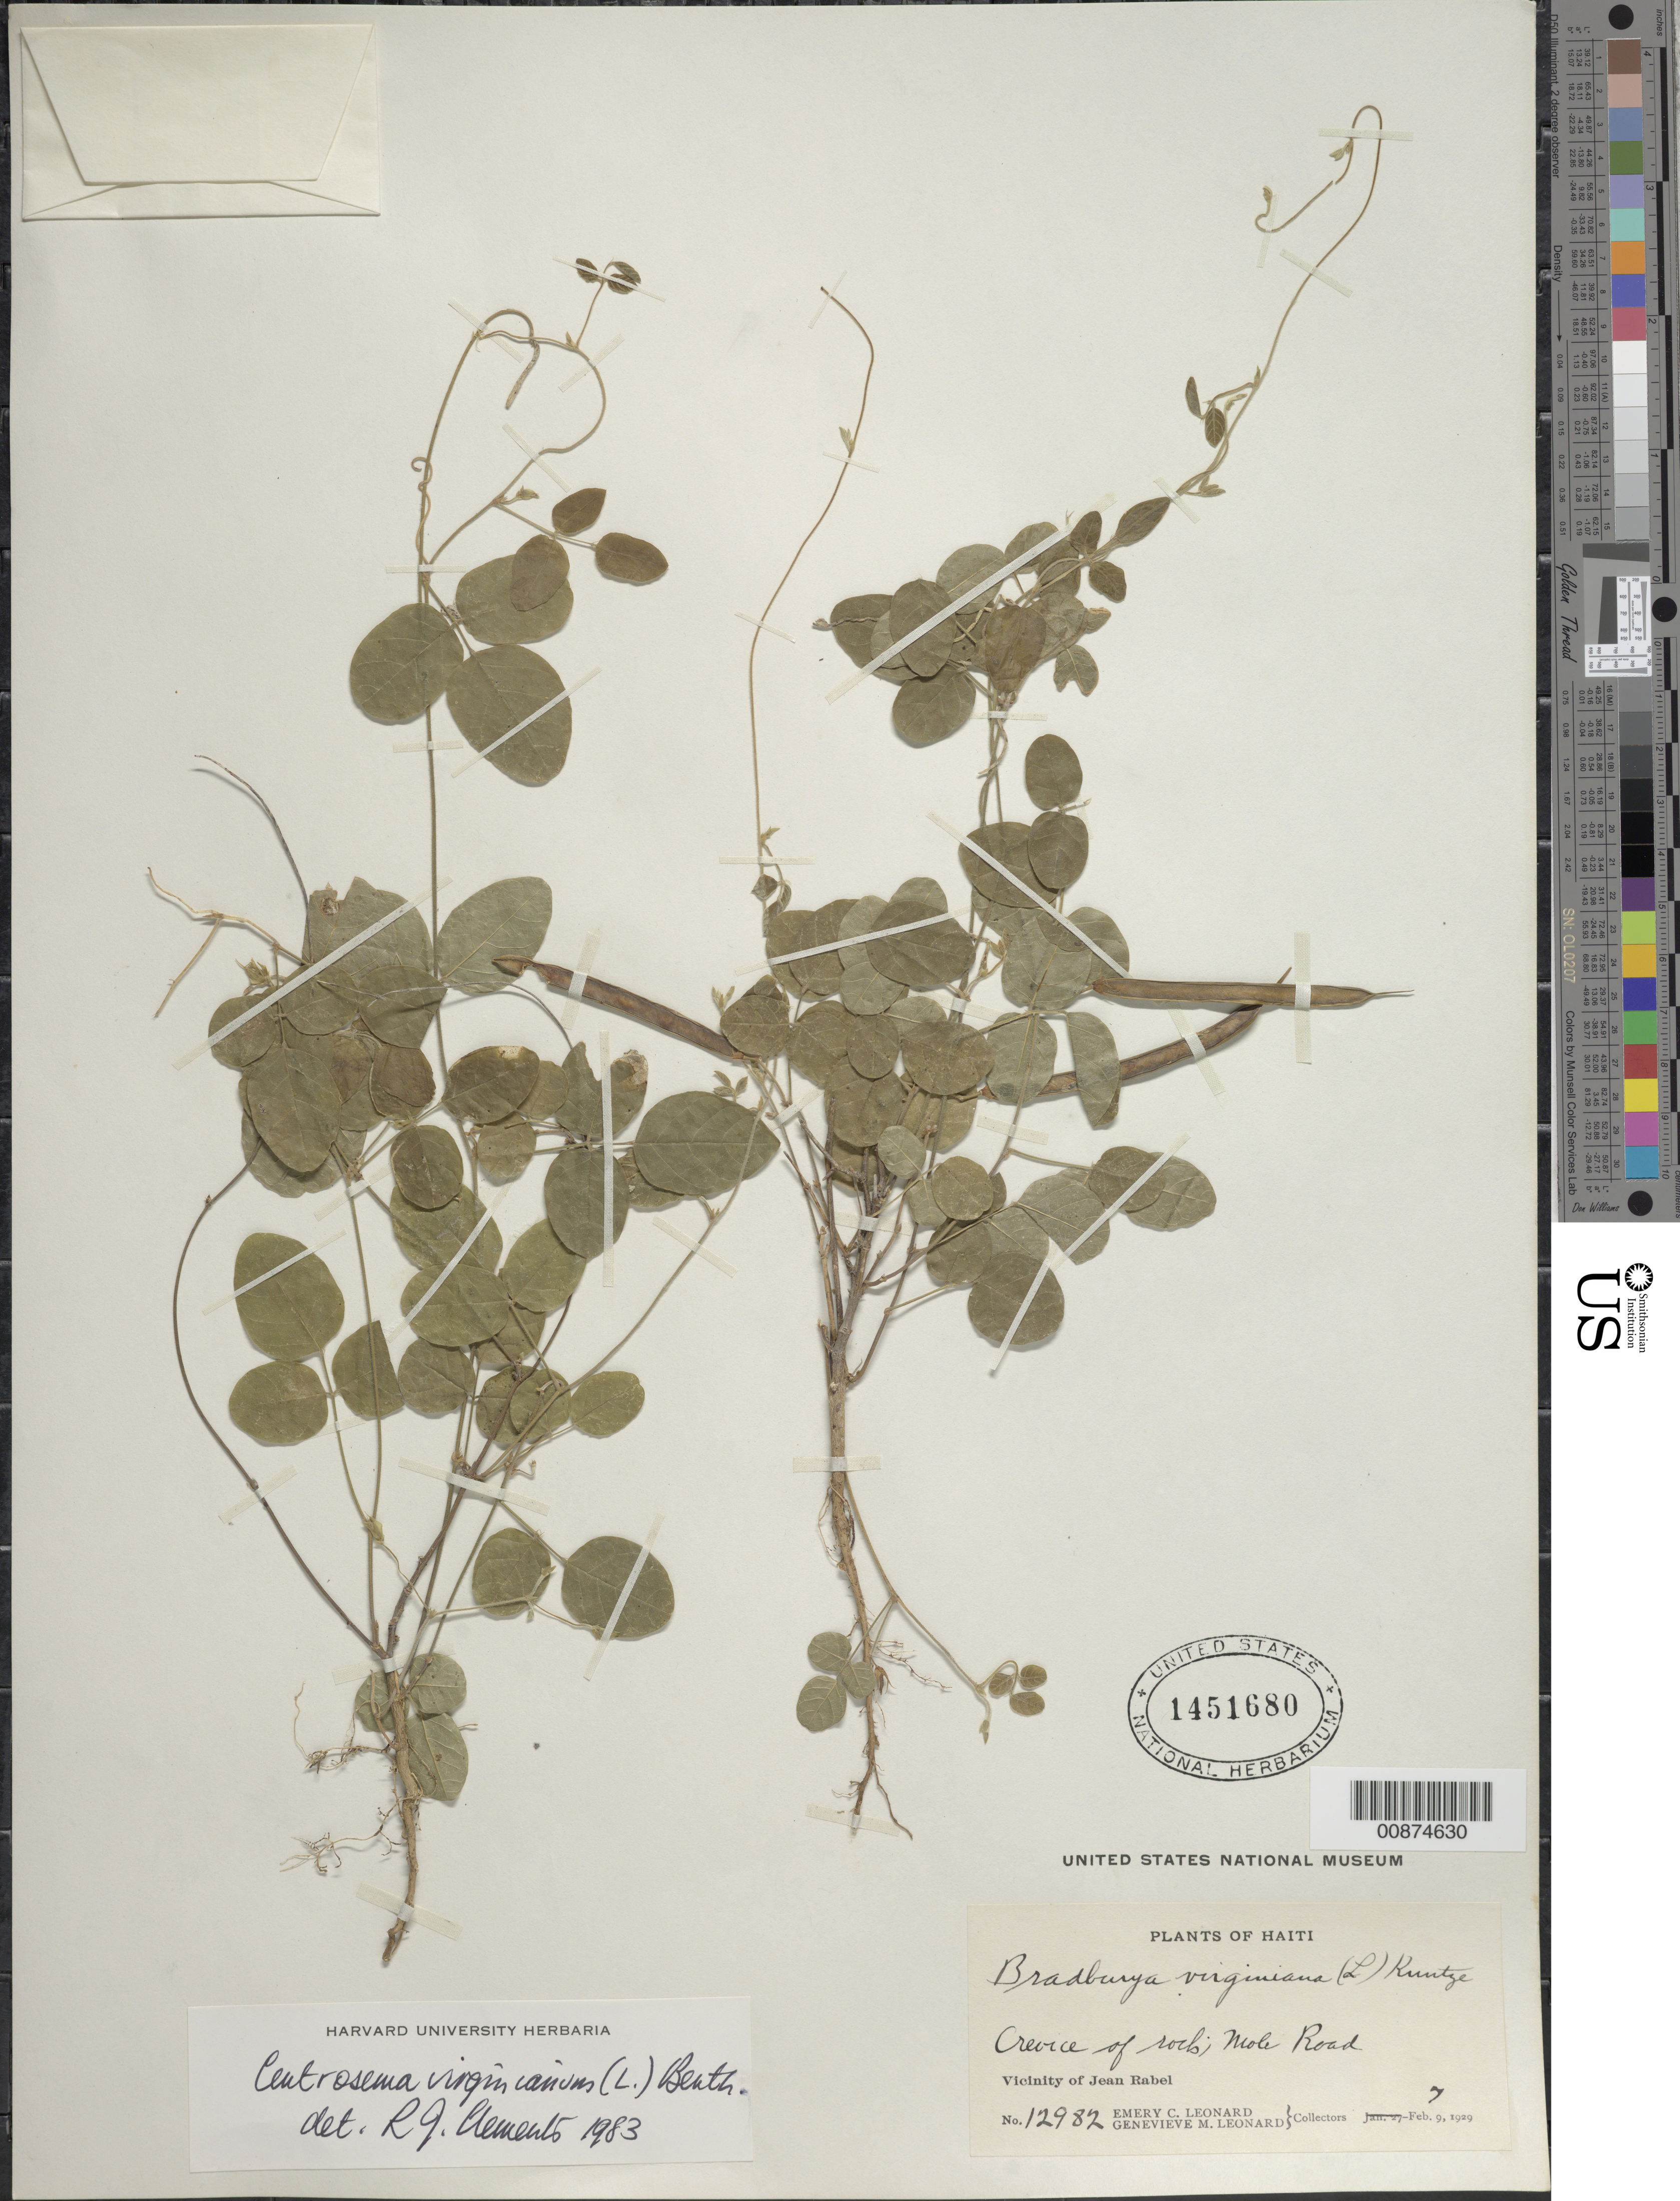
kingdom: Plantae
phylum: Tracheophyta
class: Magnoliopsida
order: Fabales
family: Fabaceae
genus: Centrosema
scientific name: Centrosema virginianum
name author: (L.) Benth.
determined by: Clements, R. J.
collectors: E. C. Leonard & G. M. Leonard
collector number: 12982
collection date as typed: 07 Feb 1929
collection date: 1929-02-07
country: Haiti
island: Hispaniola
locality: Vicinity of Jean Rabel. Mole Road.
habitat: Crevice of rocks.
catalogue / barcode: US 1451680